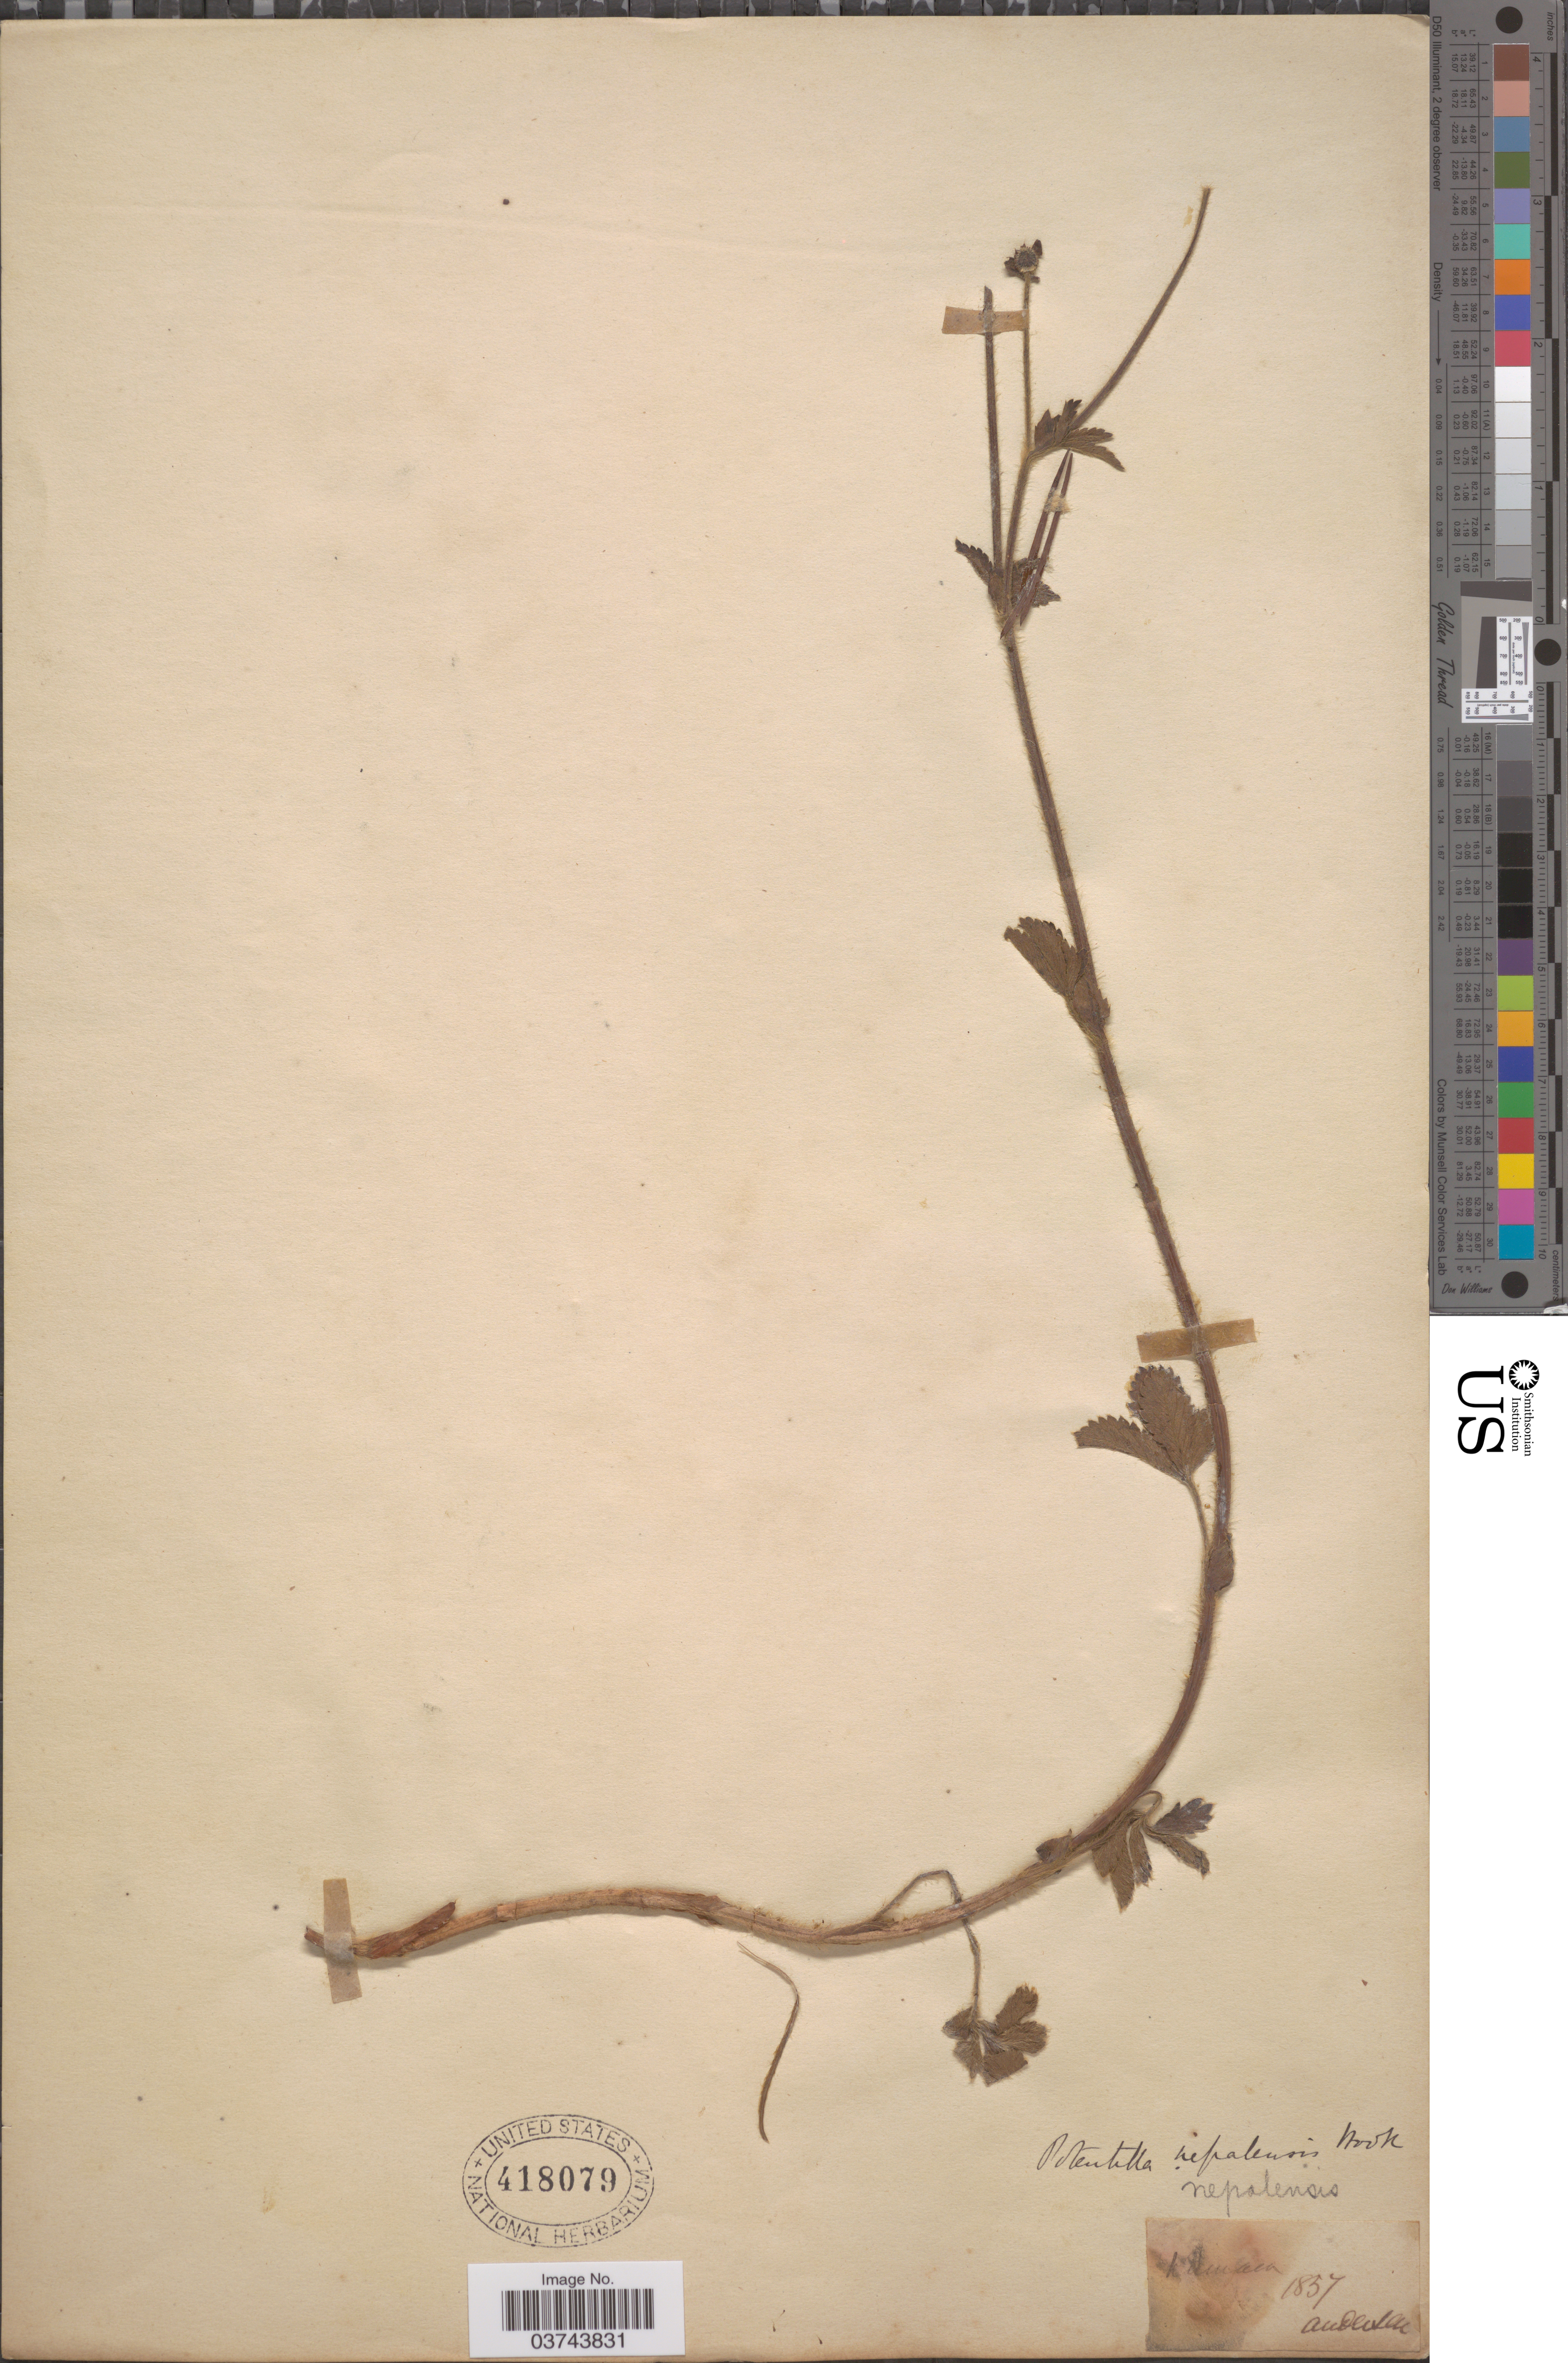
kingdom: Plantae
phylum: Tracheophyta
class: Magnoliopsida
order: Rosales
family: Rosaceae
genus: Potentilla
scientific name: Potentilla nepalensis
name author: Hook.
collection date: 1857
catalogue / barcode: US 418079